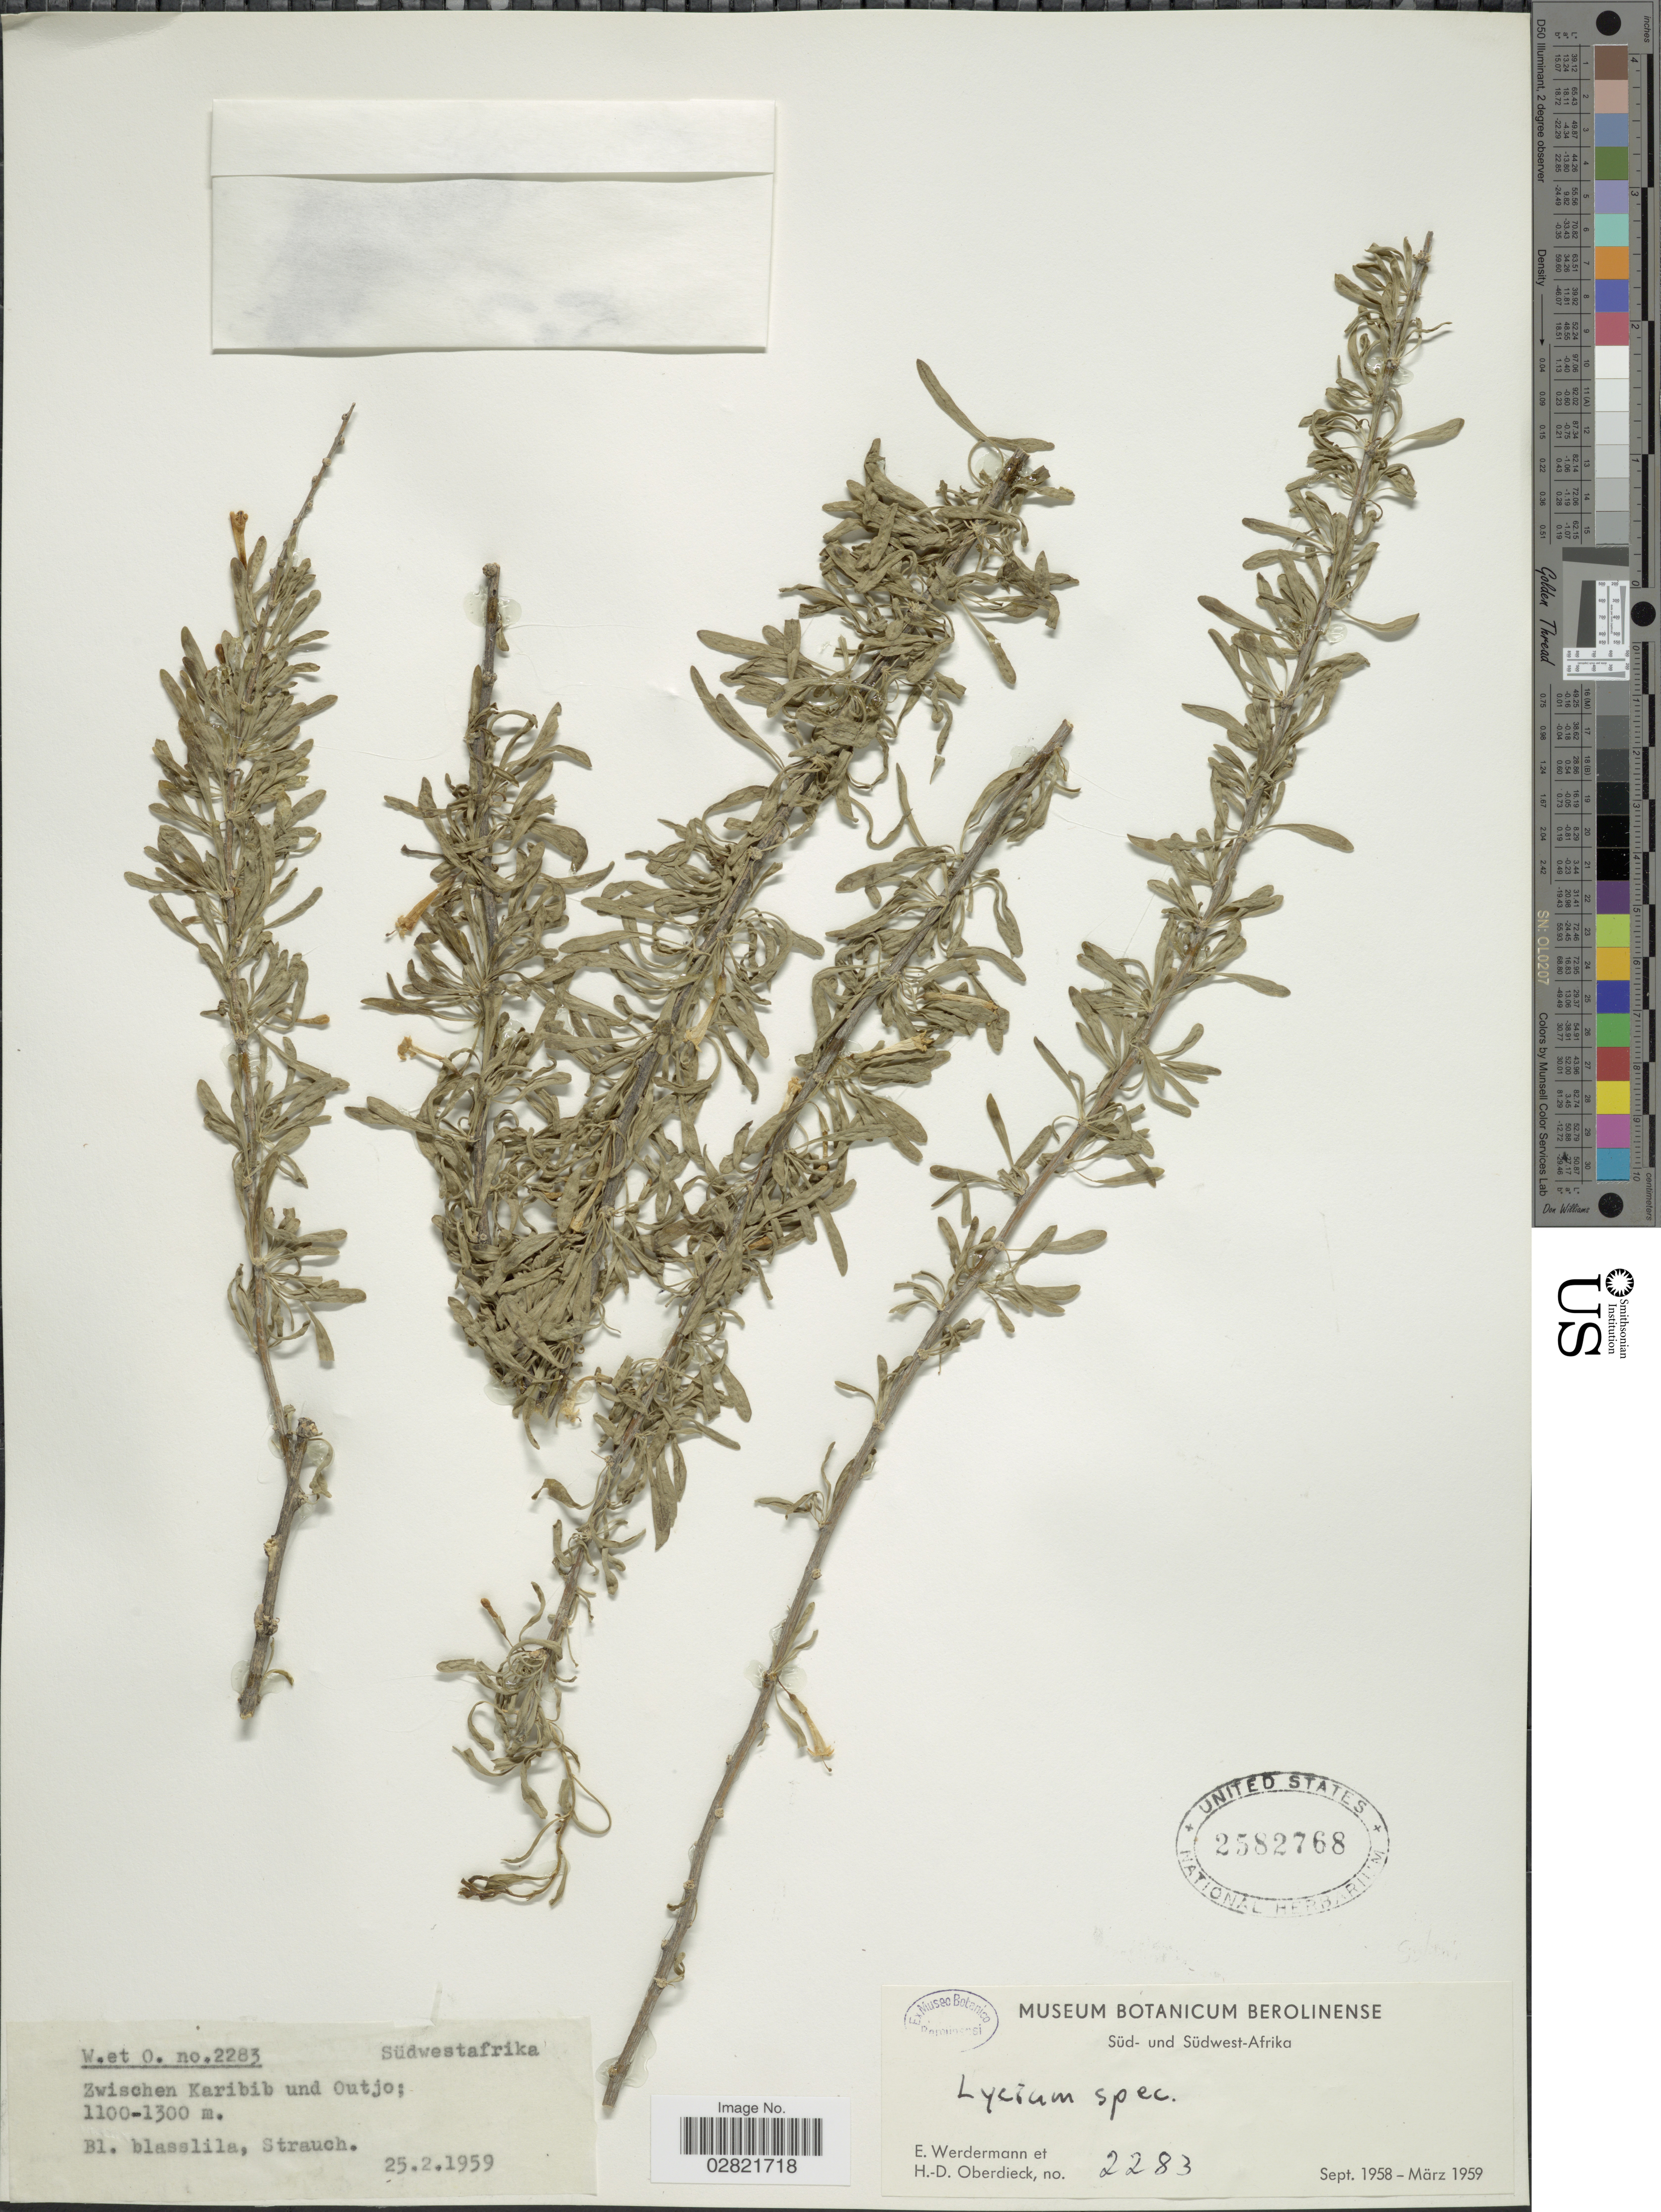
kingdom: Plantae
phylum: Tracheophyta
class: Magnoliopsida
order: Solanales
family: Solanaceae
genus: Lycium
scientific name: Lycium sp.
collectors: E. Werdermann & H. Oberdieck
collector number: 2283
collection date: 1959-02-25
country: Namibia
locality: Südwestafrika. Zwischen Karibib und Outjo.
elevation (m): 1100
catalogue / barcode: US 2582768